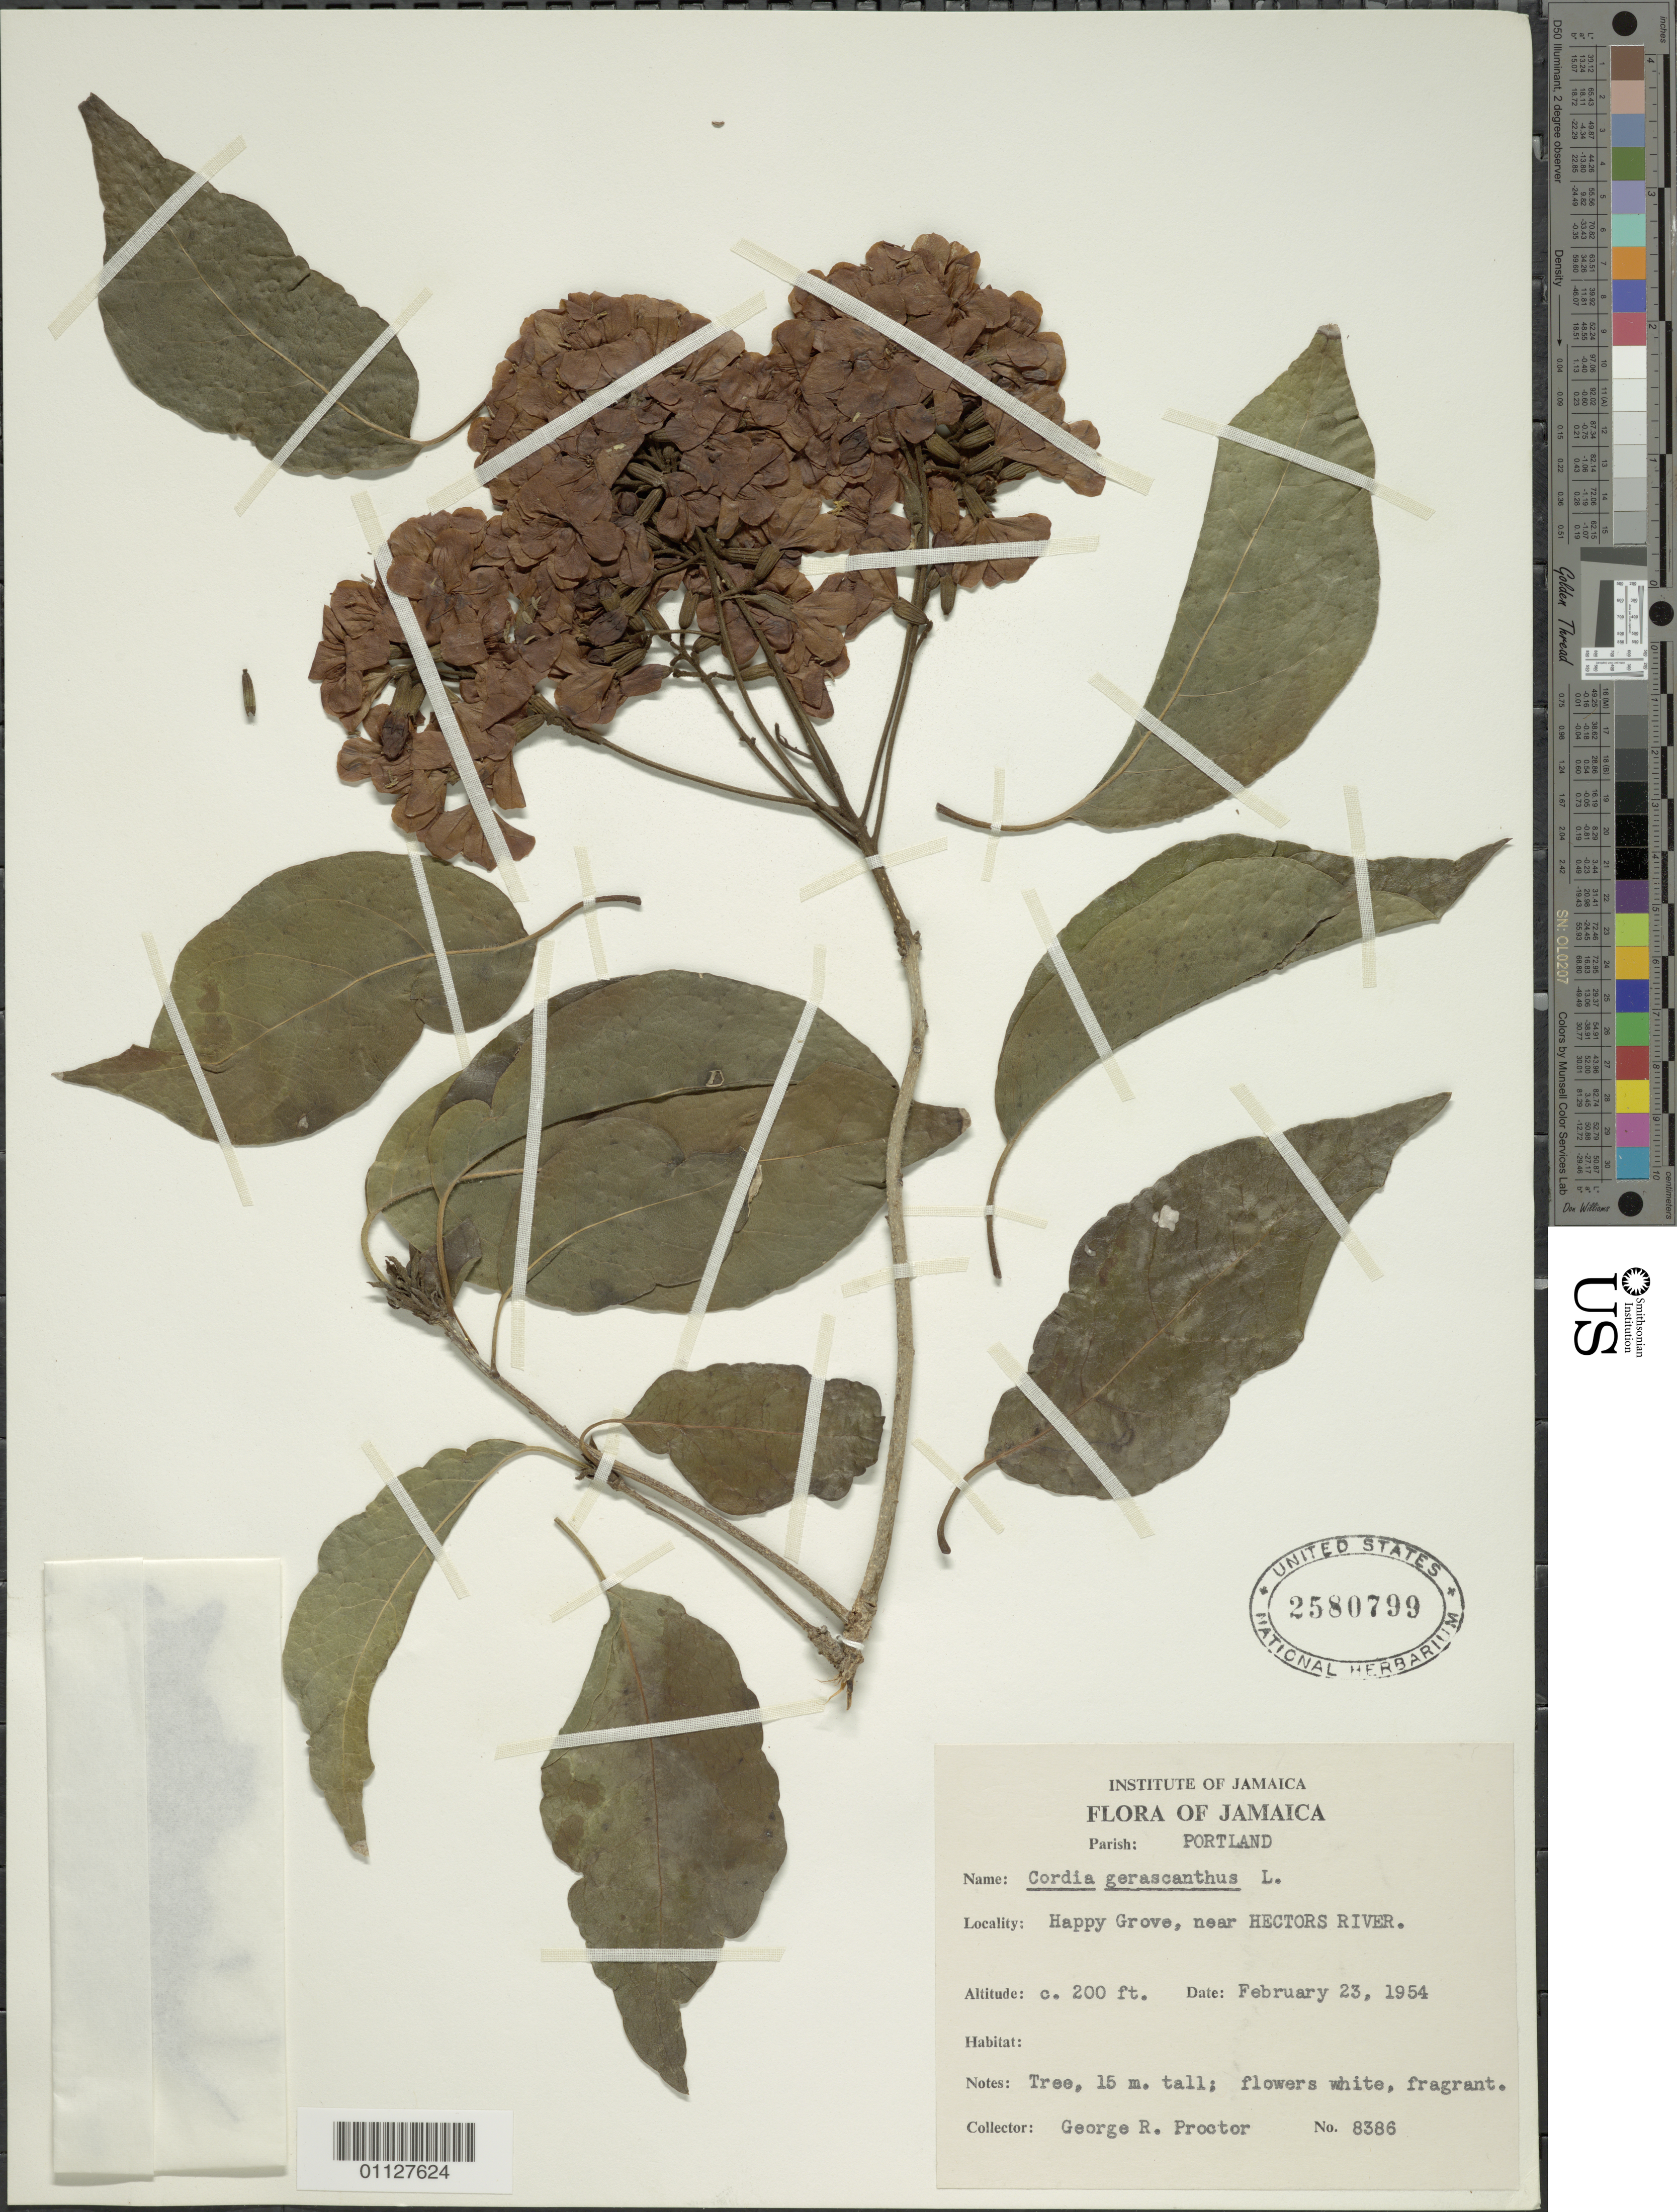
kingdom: Plantae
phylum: Tracheophyta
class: Magnoliopsida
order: Boraginales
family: Cordiaceae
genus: Cordia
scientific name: Cordia gerascanthus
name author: L.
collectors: G. R. Proctor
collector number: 8386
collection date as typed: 23 Feb 1954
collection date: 1954-02-23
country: Jamaica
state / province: Portland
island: Jamaica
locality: Happy Grove, near Hectors River.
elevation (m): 61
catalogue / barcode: US 2580799